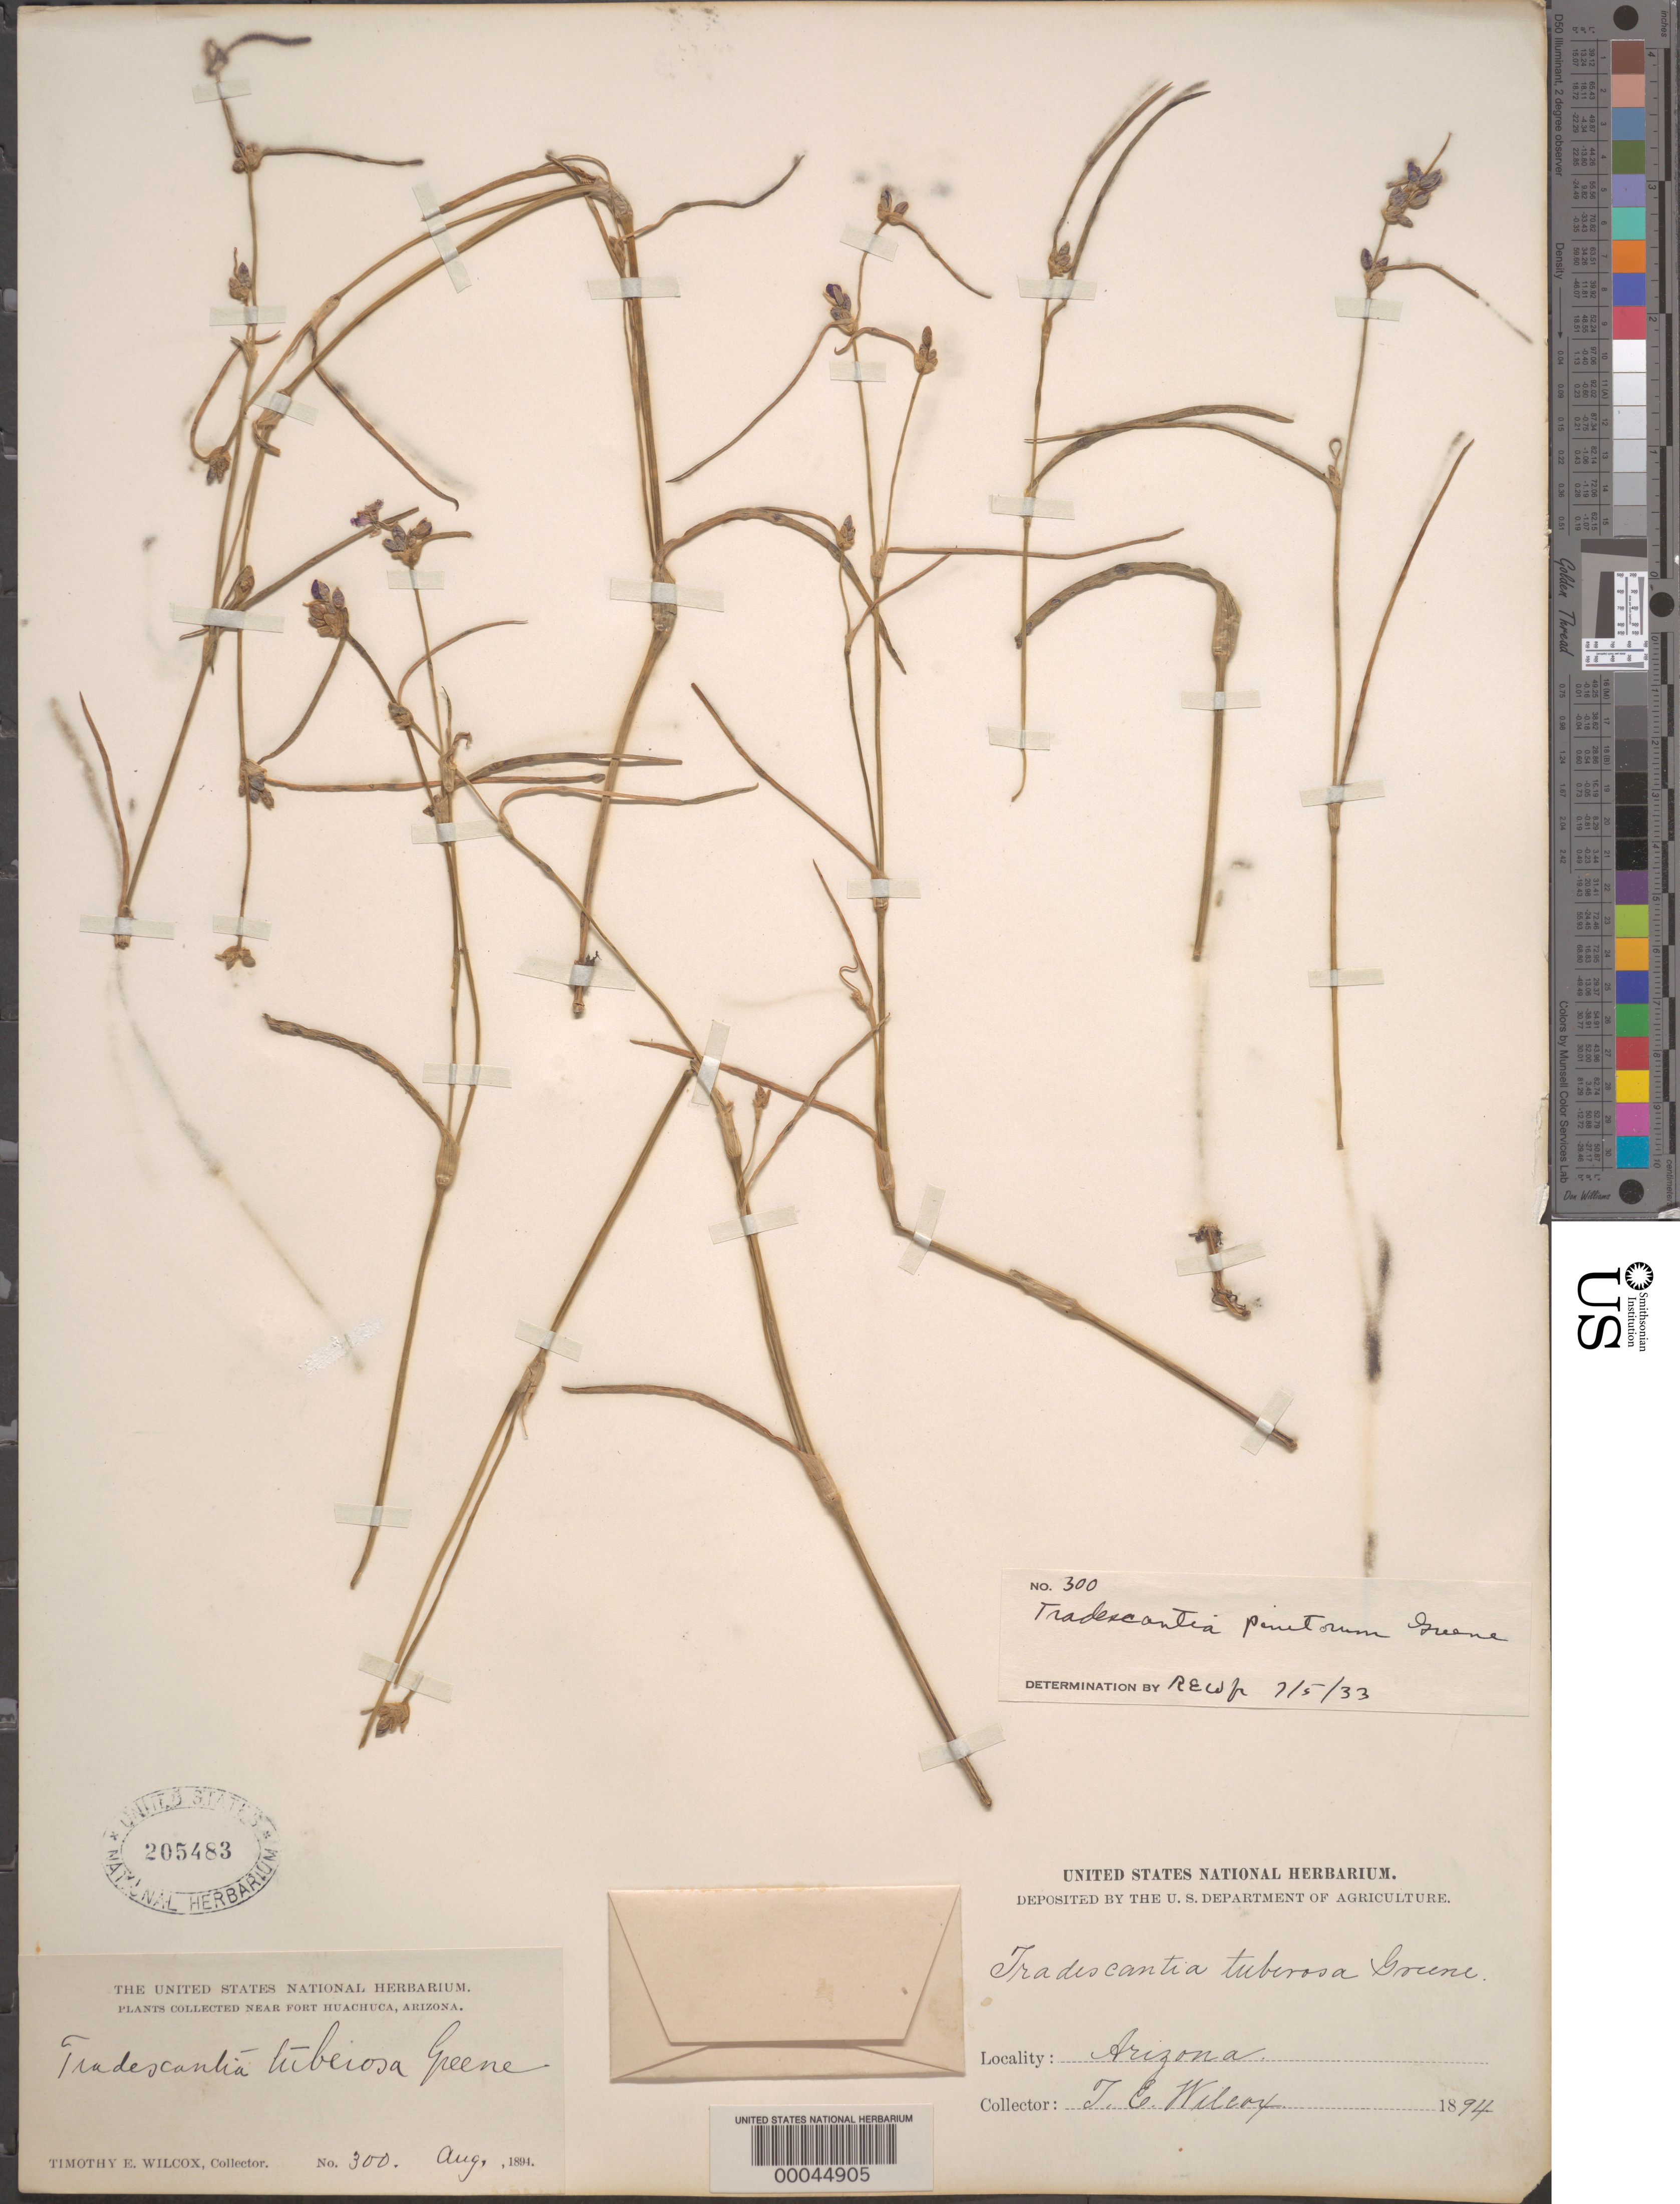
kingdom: Plantae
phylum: Tracheophyta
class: Liliopsida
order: Commelinales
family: Commelinaceae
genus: Tradescantia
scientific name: Tradescantia pinetorum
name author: Greene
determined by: Woodson, R. E., Jr.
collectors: T. E. Wilcox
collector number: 300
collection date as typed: Aug 1894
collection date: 1894-08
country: United States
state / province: Arizona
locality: Near fort huachuca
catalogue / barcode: US 205483